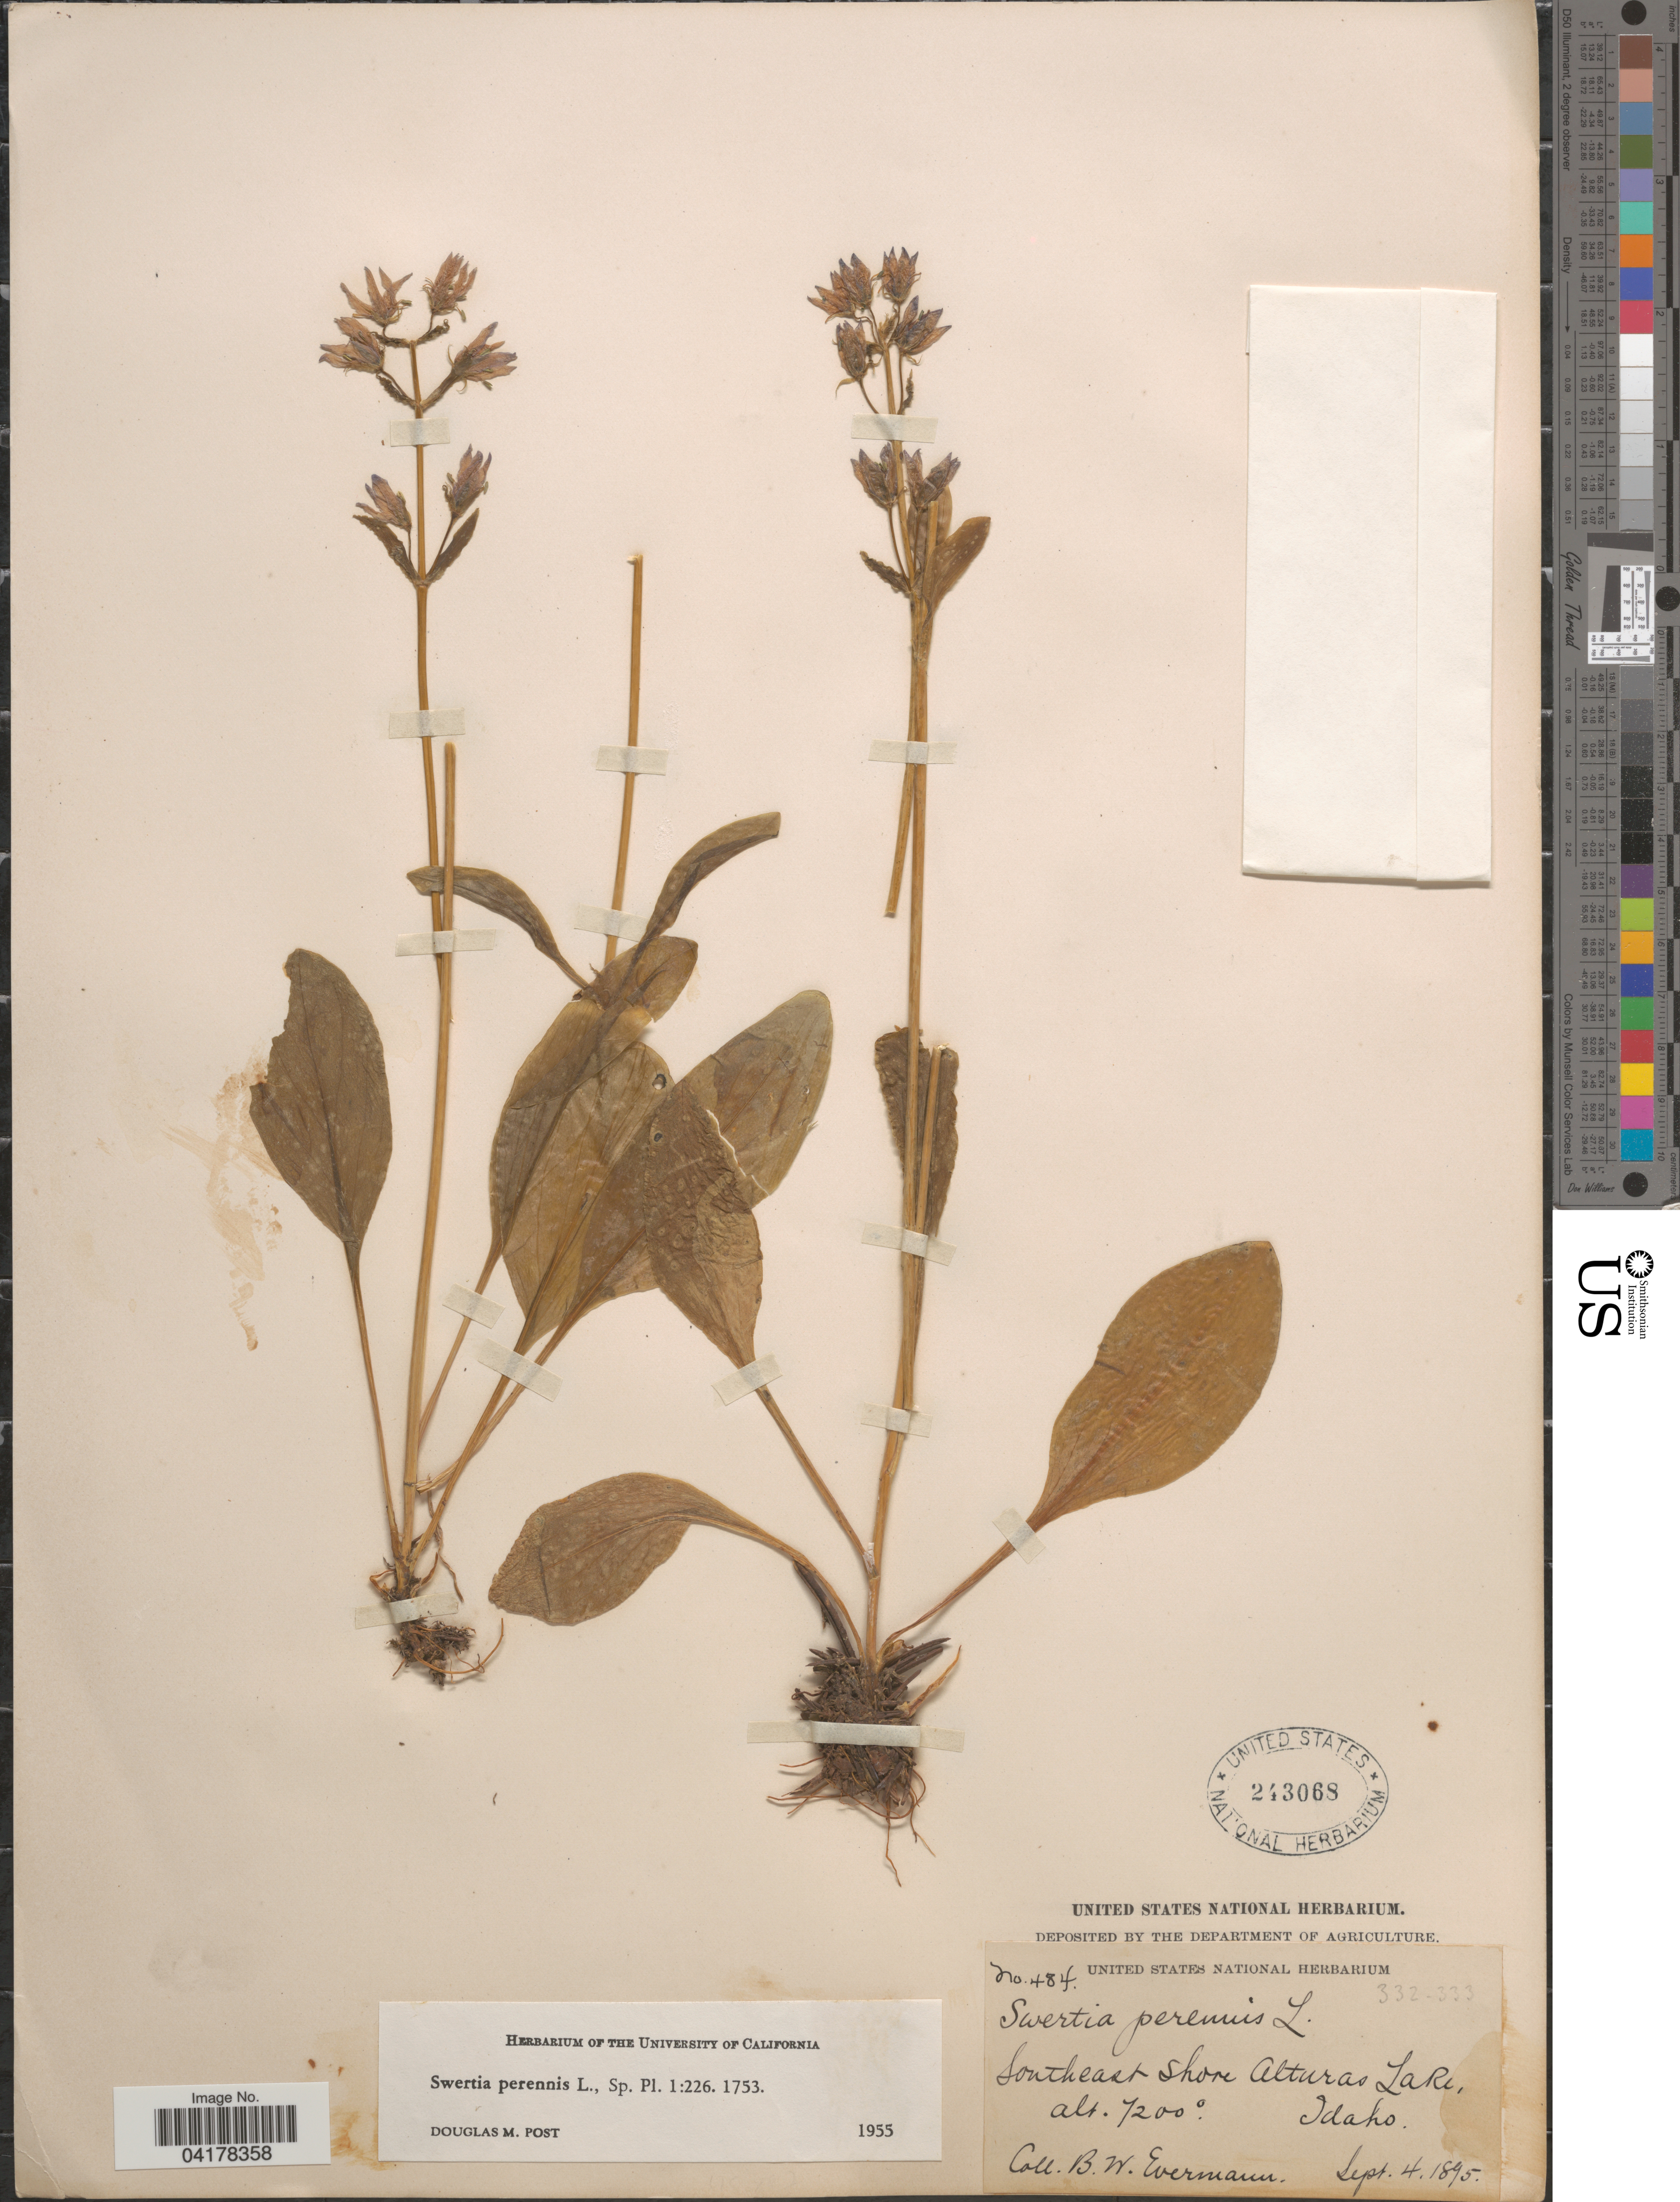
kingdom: Plantae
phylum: Tracheophyta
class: Magnoliopsida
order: Gentianales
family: Gentianaceae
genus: Swertia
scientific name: Swertia perennis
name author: L.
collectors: B. W. Evermann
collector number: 484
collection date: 1895-09-04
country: United States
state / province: Idaho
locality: Southeast shore Alturas Lake.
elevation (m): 2195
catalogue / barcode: US 243068